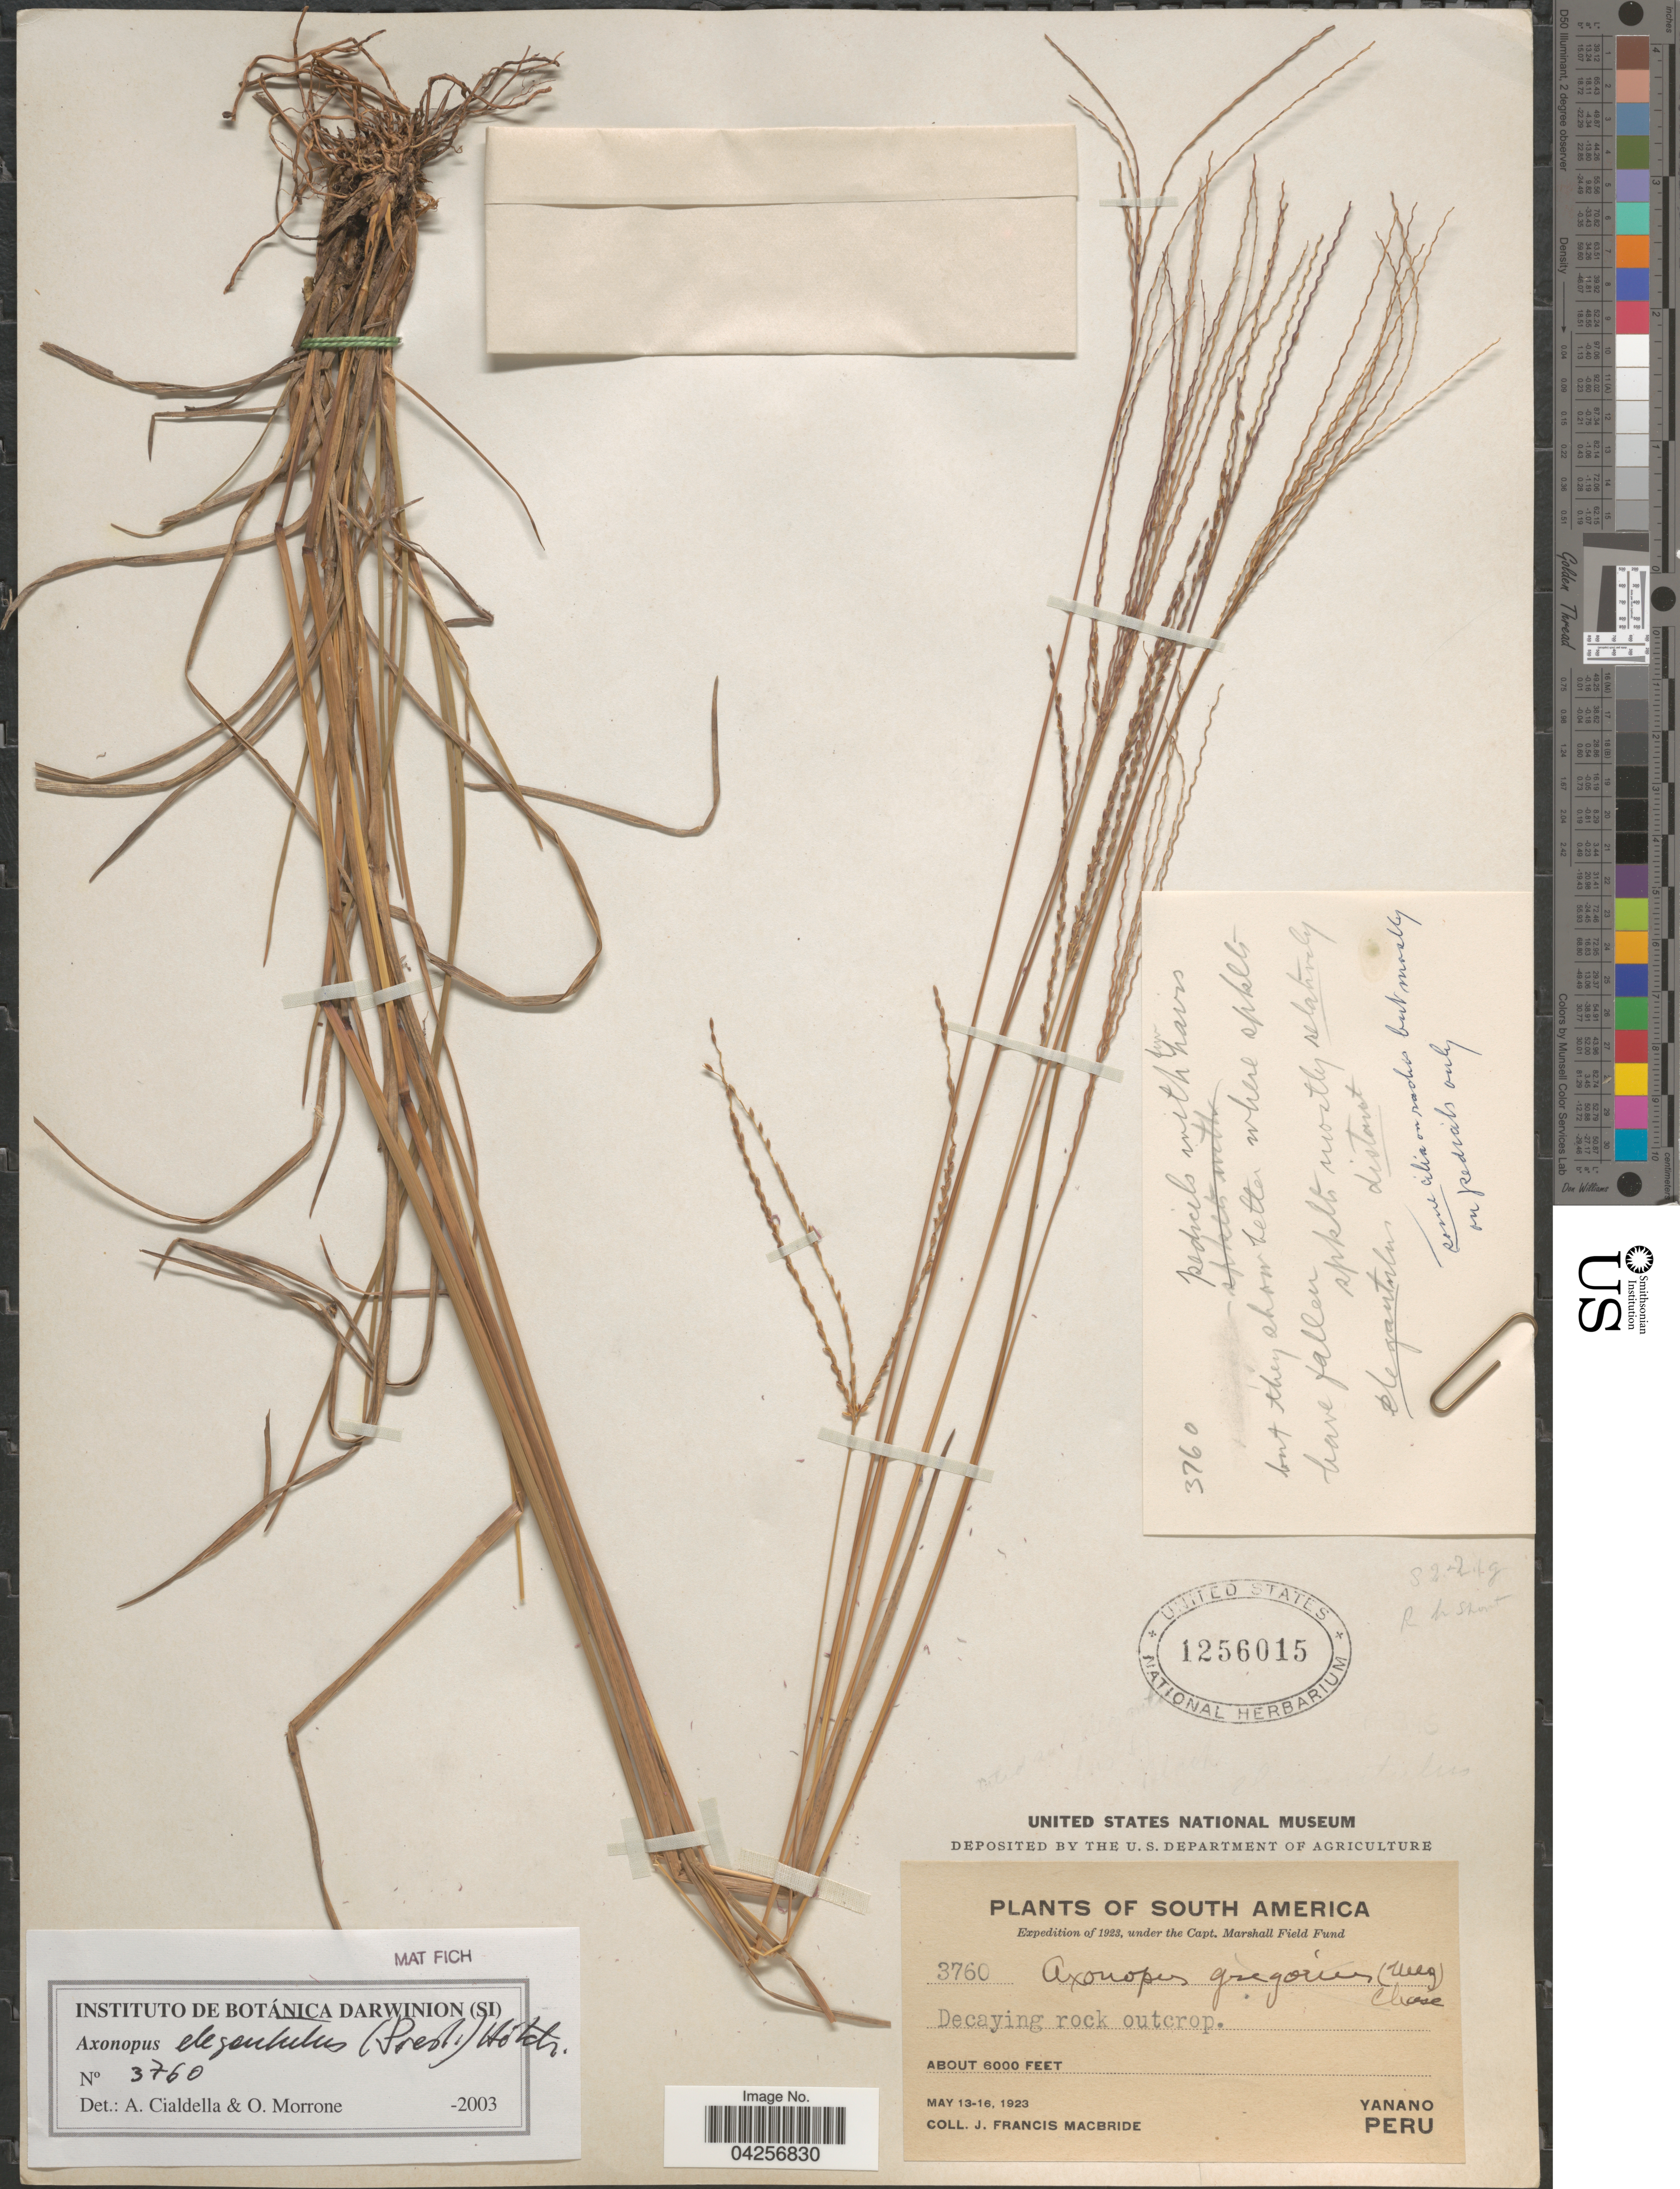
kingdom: Plantae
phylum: Tracheophyta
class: Liliopsida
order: Poales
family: Poaceae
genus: Axonopus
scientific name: Axonopus elegantulus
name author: (J. Presl) Hitchc.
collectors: J. F. Macbride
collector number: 3760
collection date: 1923-05-13/1923-05-16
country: Peru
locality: Expedition of 1923. Yanano.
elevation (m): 1829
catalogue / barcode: US 1256015